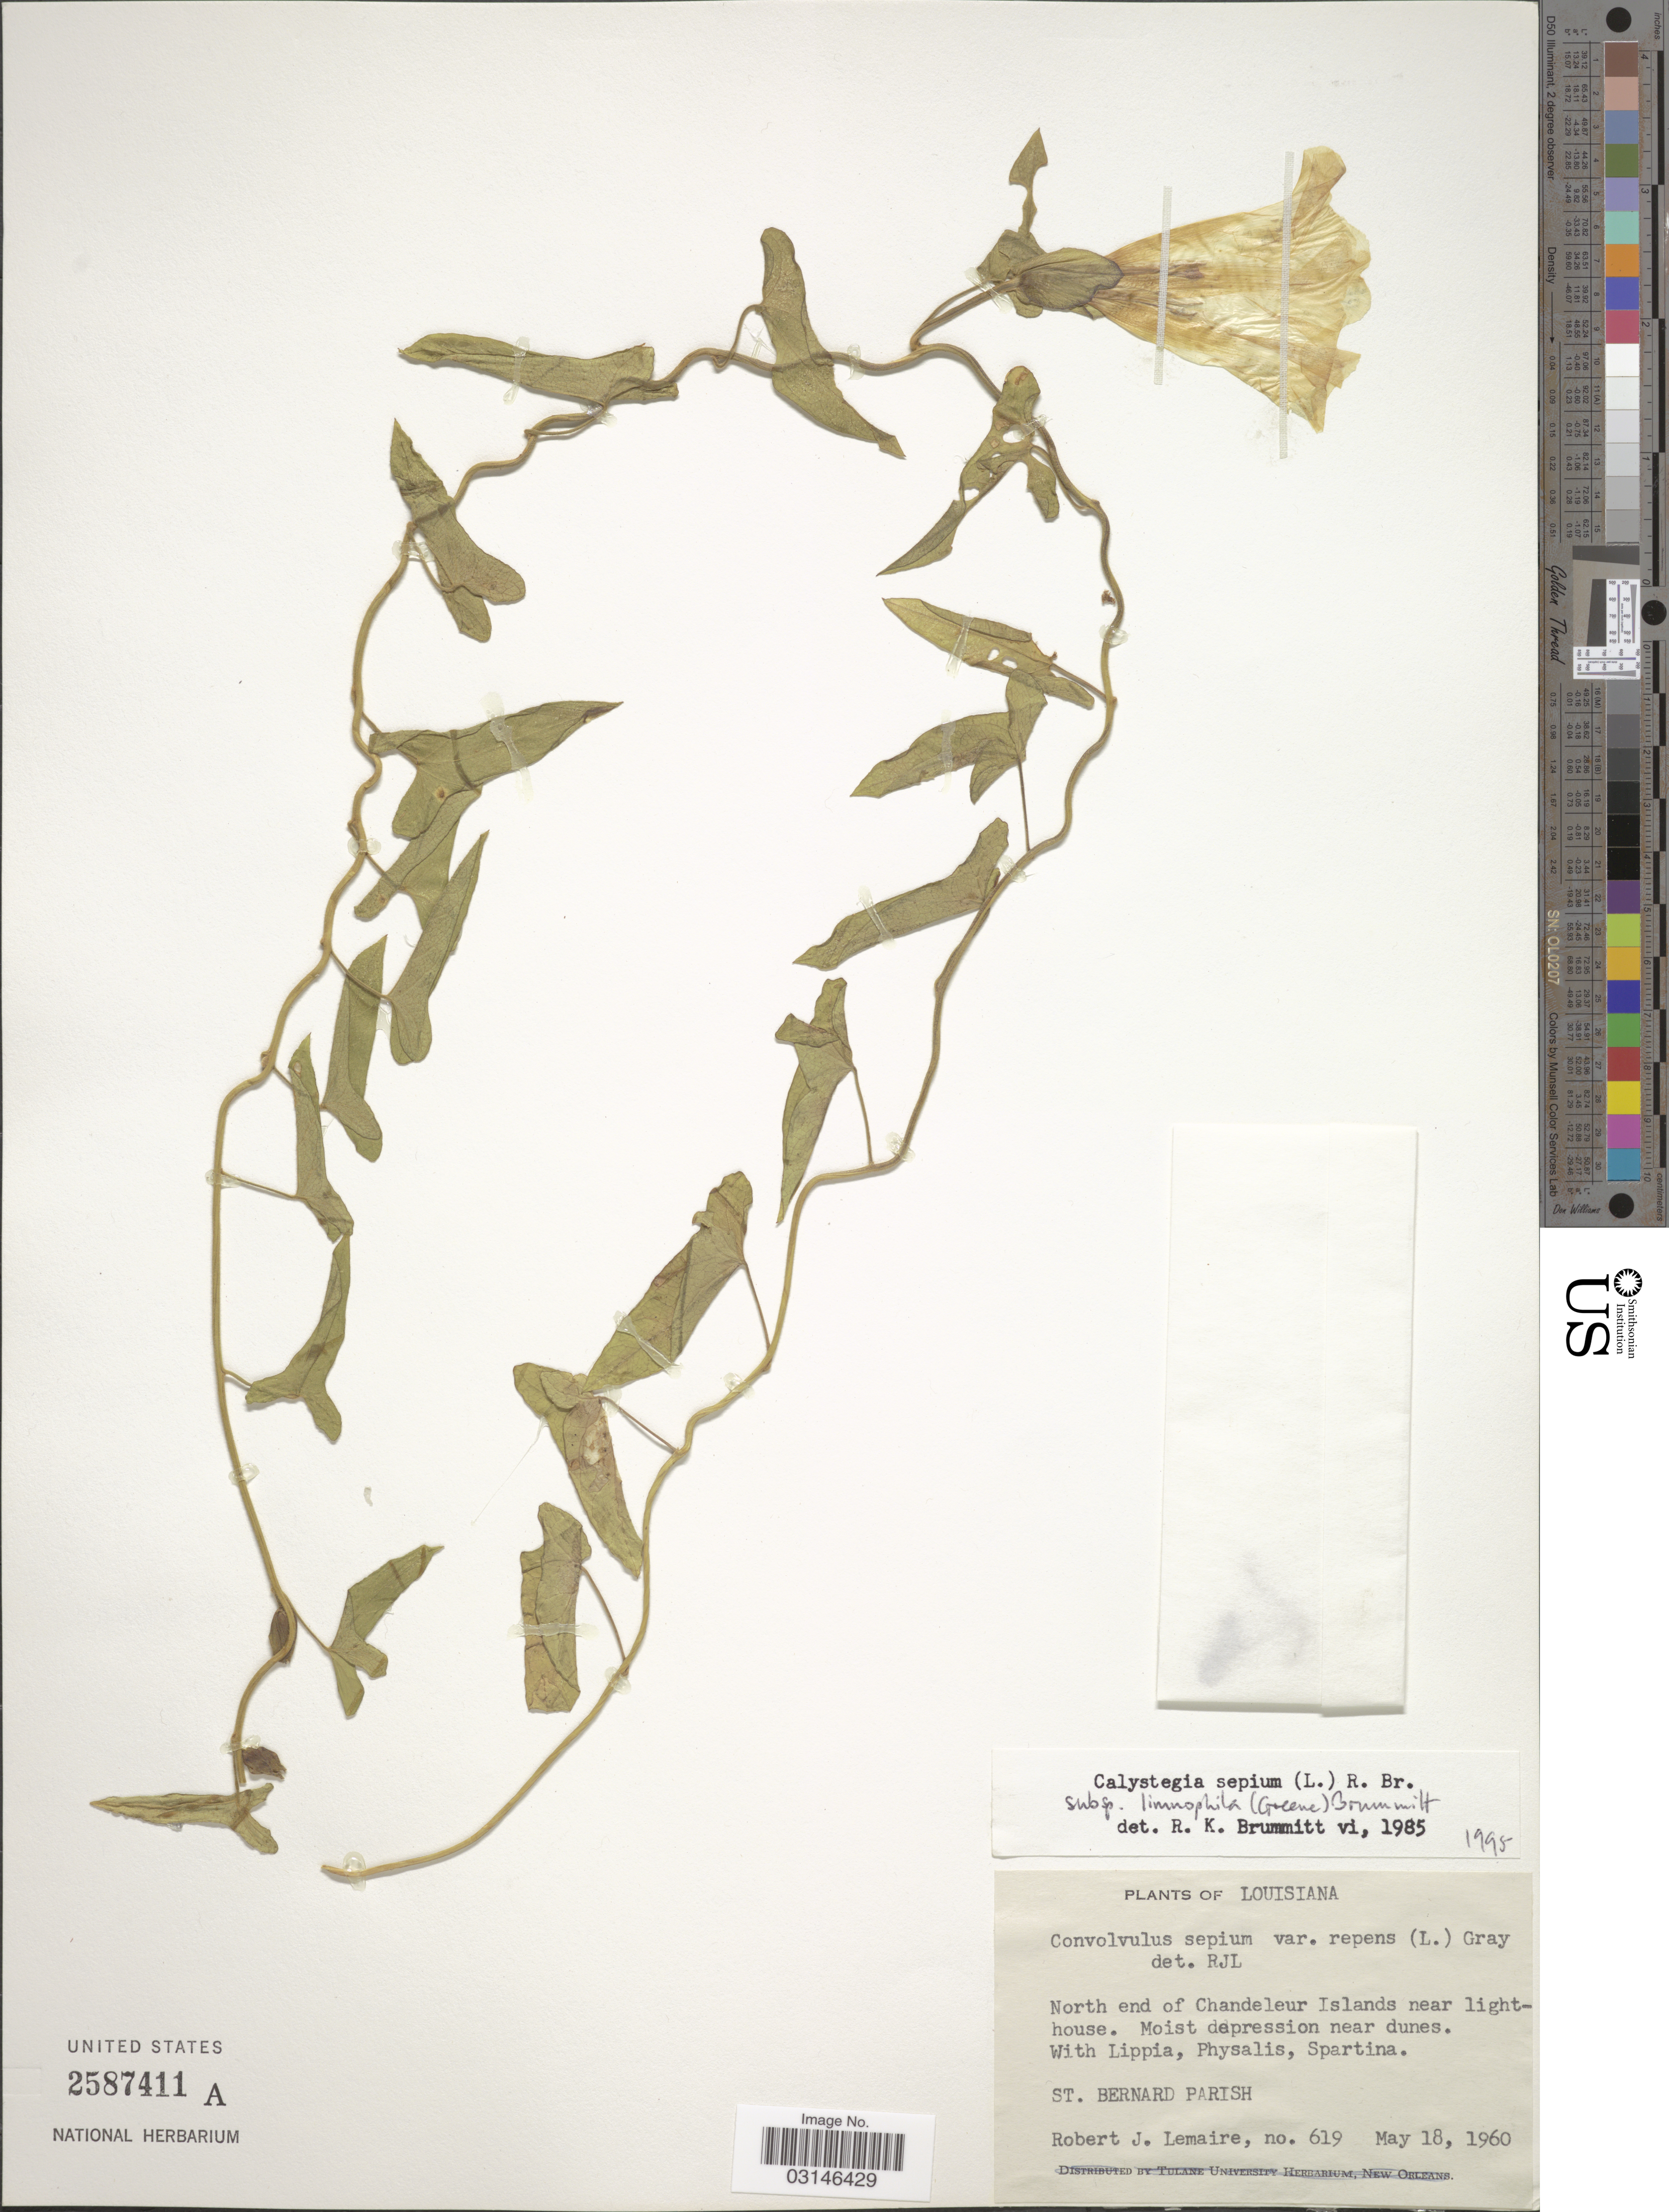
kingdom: Plantae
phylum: Tracheophyta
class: Magnoliopsida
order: Solanales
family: Convolvulaceae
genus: Calystegia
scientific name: Calystegia sepium subsp. limnophila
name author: (Greene) Brummitt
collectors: R. J. Lemaire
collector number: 619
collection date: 1960-05-18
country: United States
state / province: Louisiana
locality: North end Chandeleur Islands near lighthouse, St. Bernard Parish.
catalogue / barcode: US 2587411A